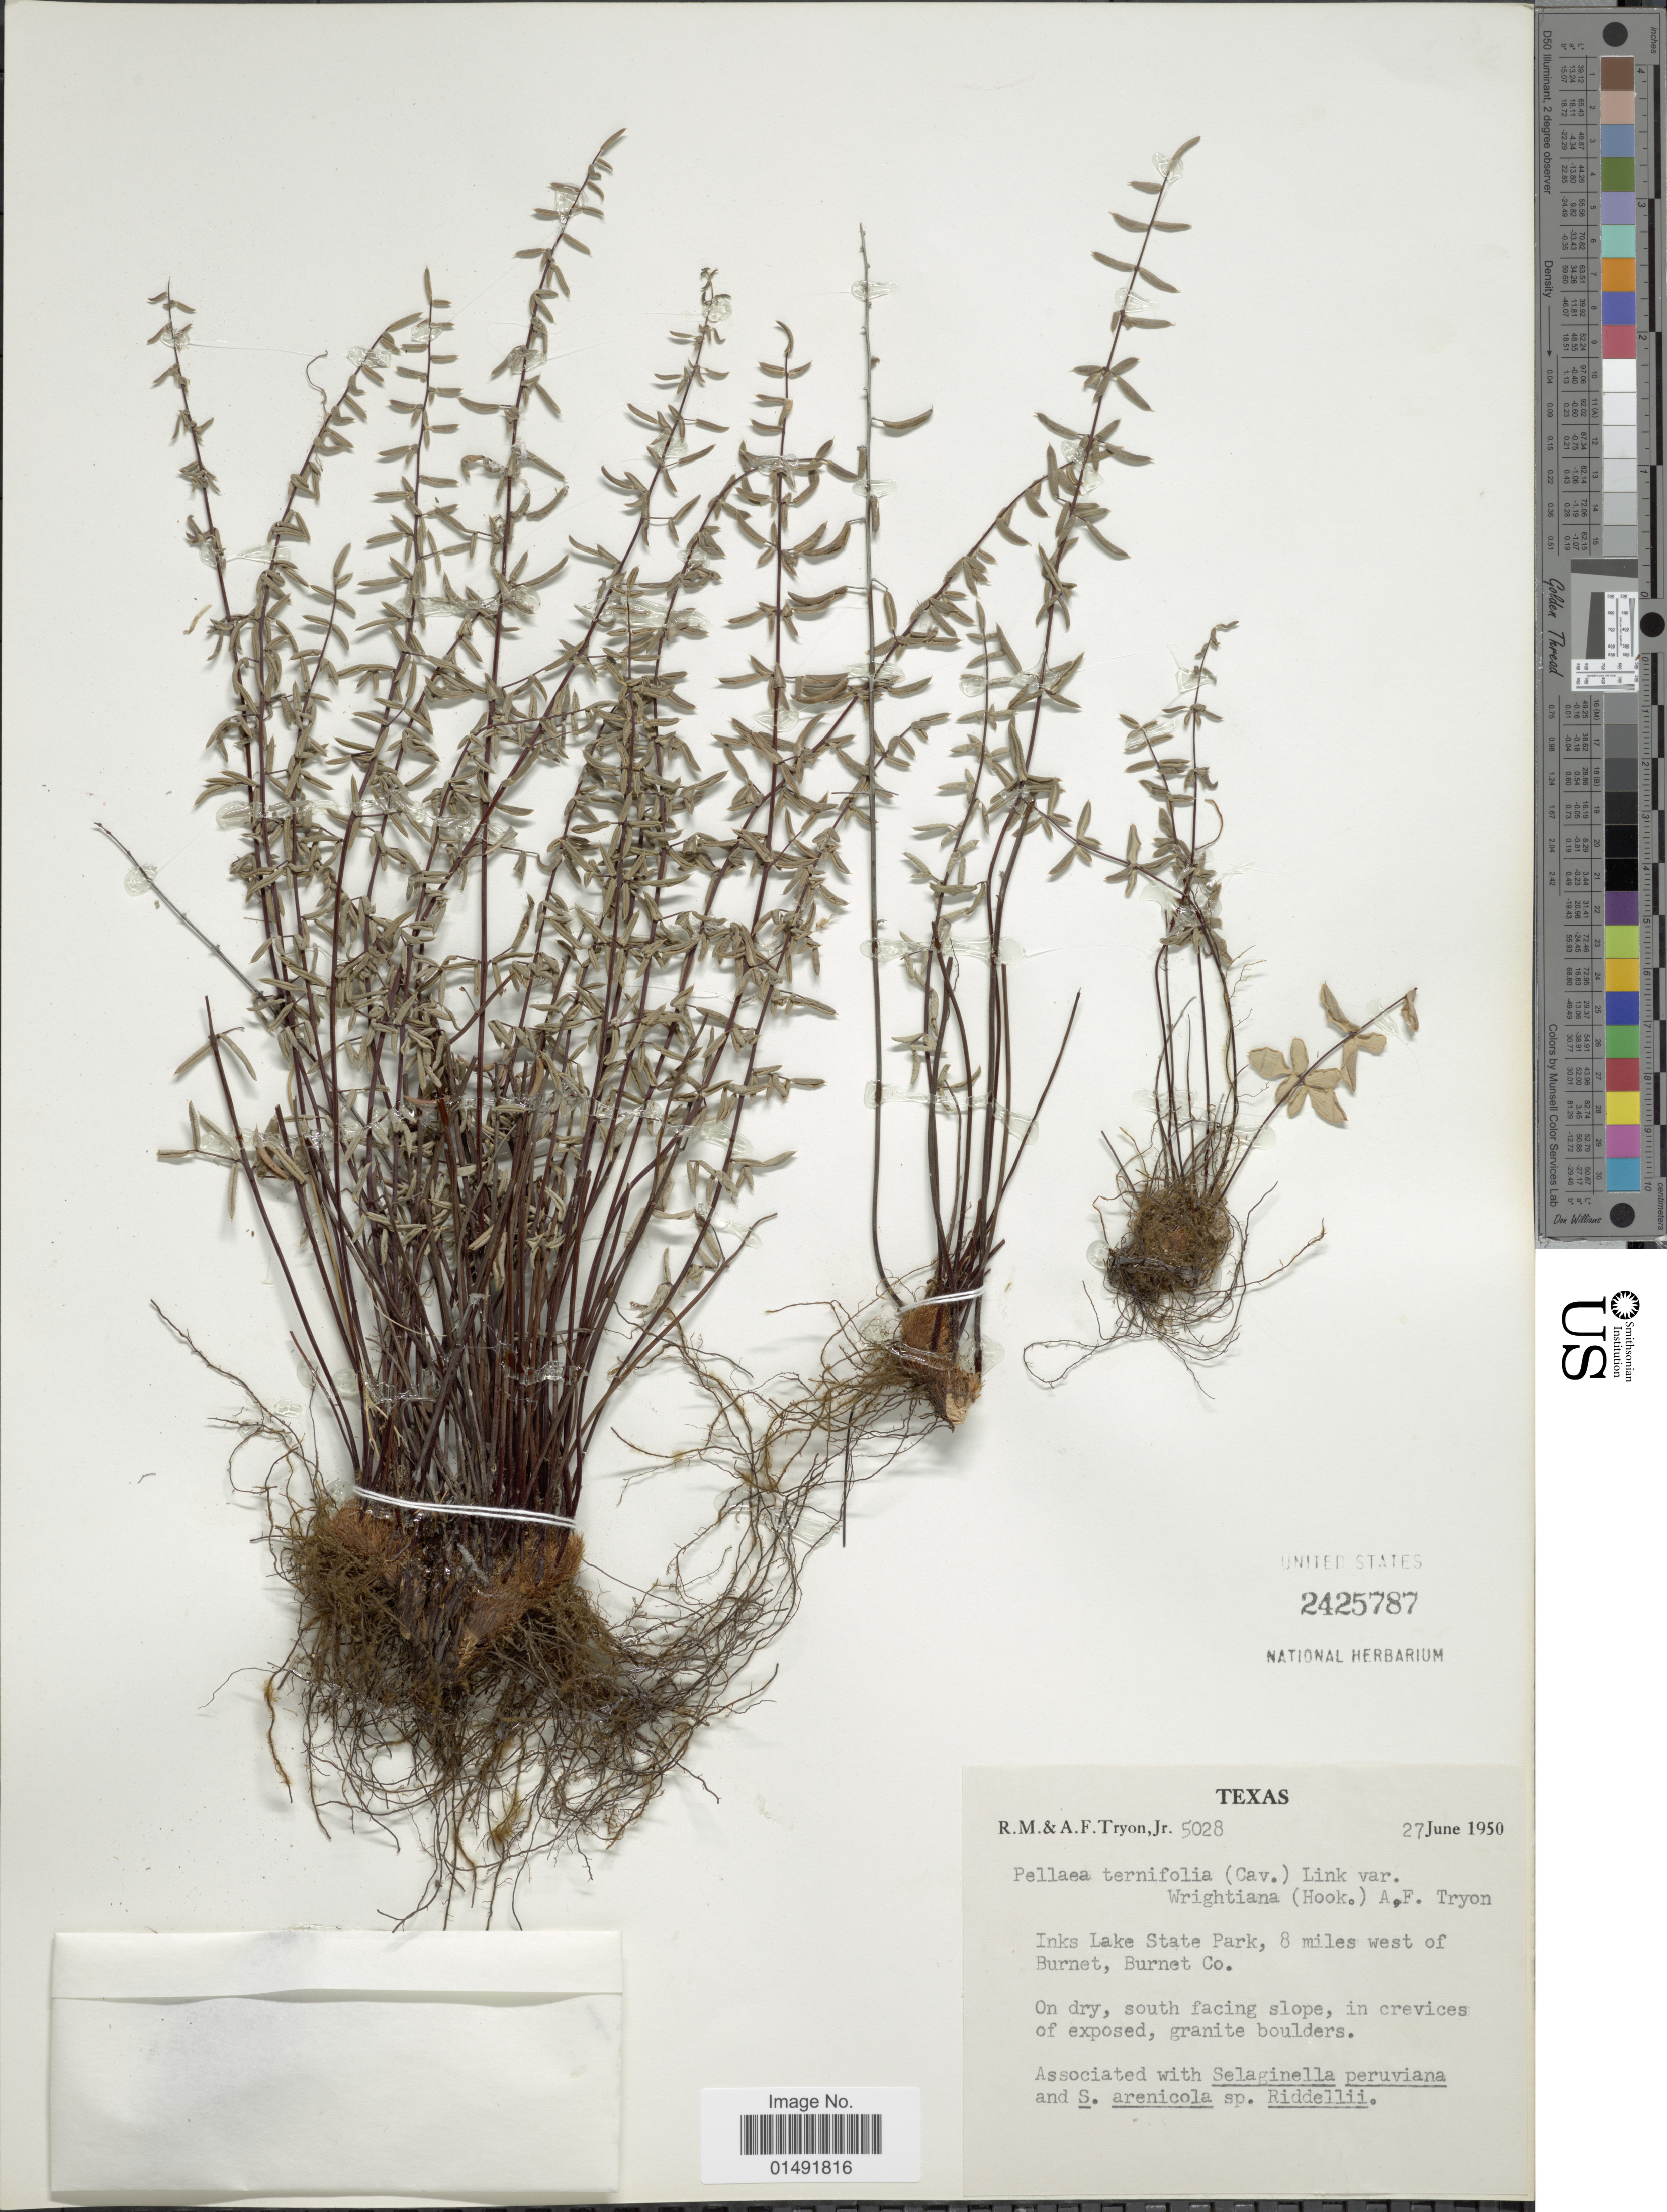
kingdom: Plantae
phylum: Tracheophyta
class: Polypodiopsida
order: Polypodiales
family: Pteridaceae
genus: Pellaea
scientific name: Pellaea wrightiana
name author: Hook.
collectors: R. M. Tryon & A. F. Tryon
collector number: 5028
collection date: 1950-06-27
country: United States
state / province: Texas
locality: Inks Lake State Park, 8 miles west of Burnet, Burnet Co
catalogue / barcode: US 2425787